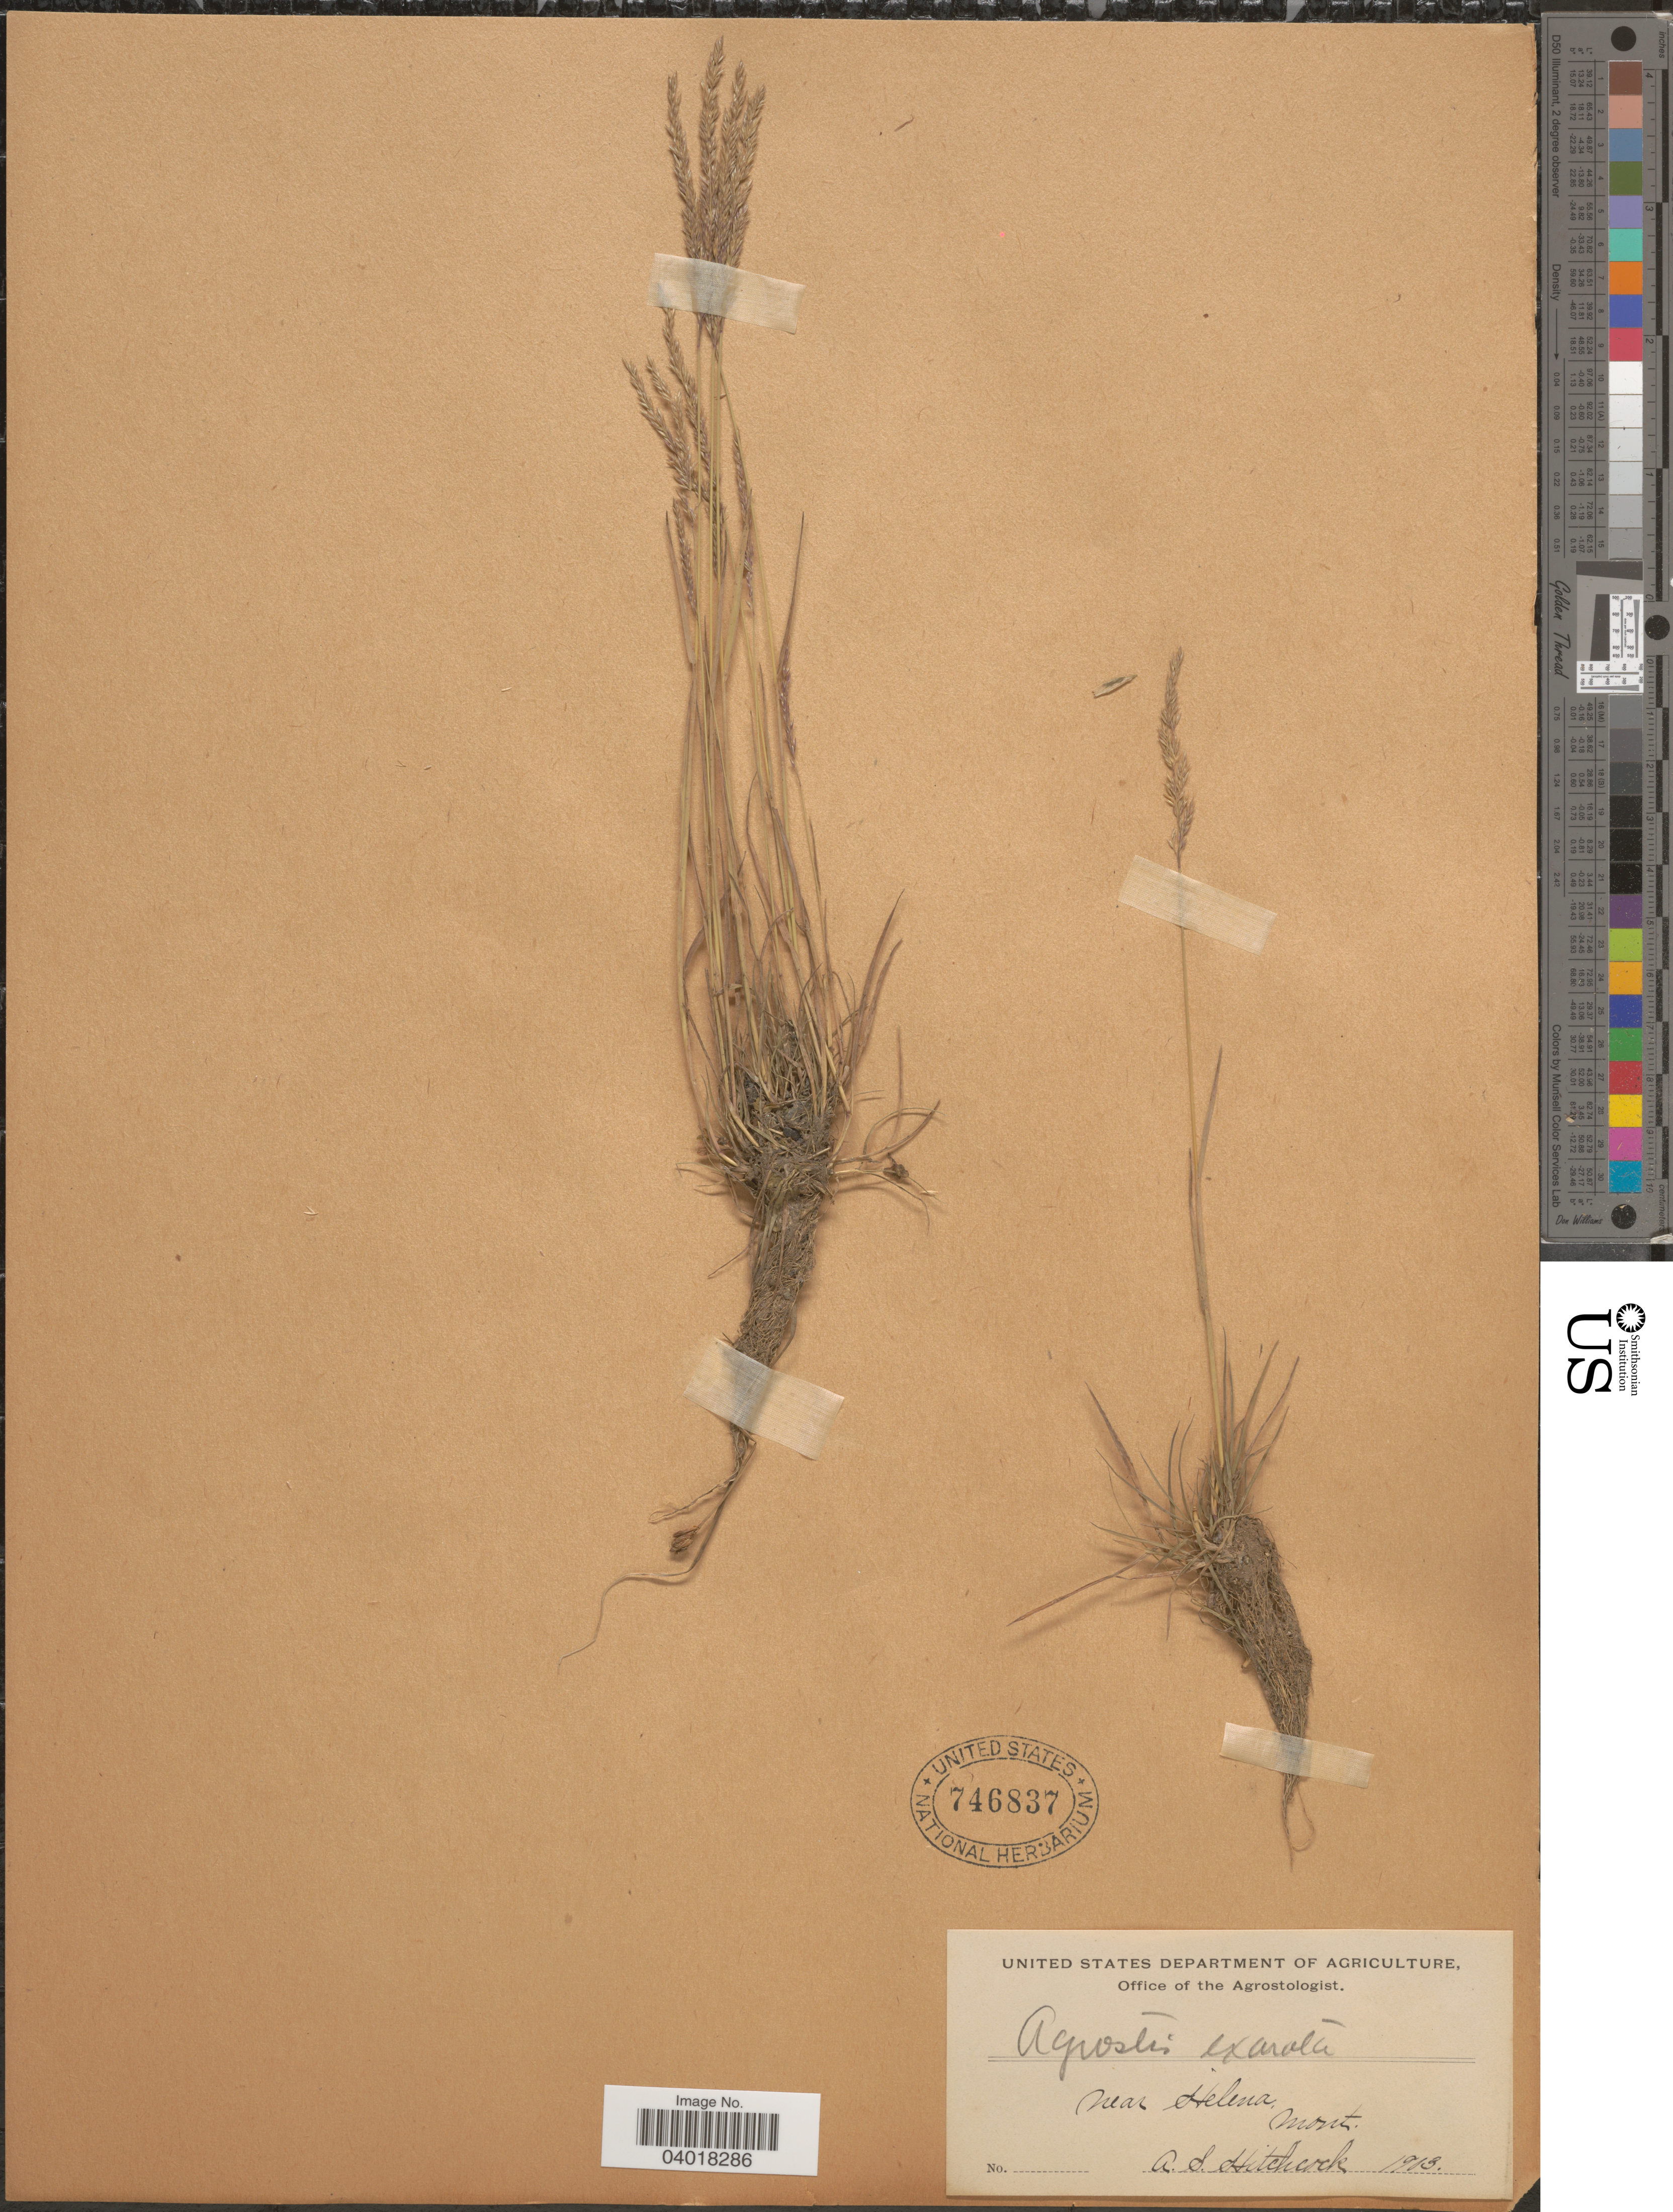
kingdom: Plantae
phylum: Tracheophyta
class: Liliopsida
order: Poales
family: Poaceae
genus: Agrostis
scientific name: Agrostis exarata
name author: Trin.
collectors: A. S. Hitchcock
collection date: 1903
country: United States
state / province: Montana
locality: Near Helena.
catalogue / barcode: US 746837